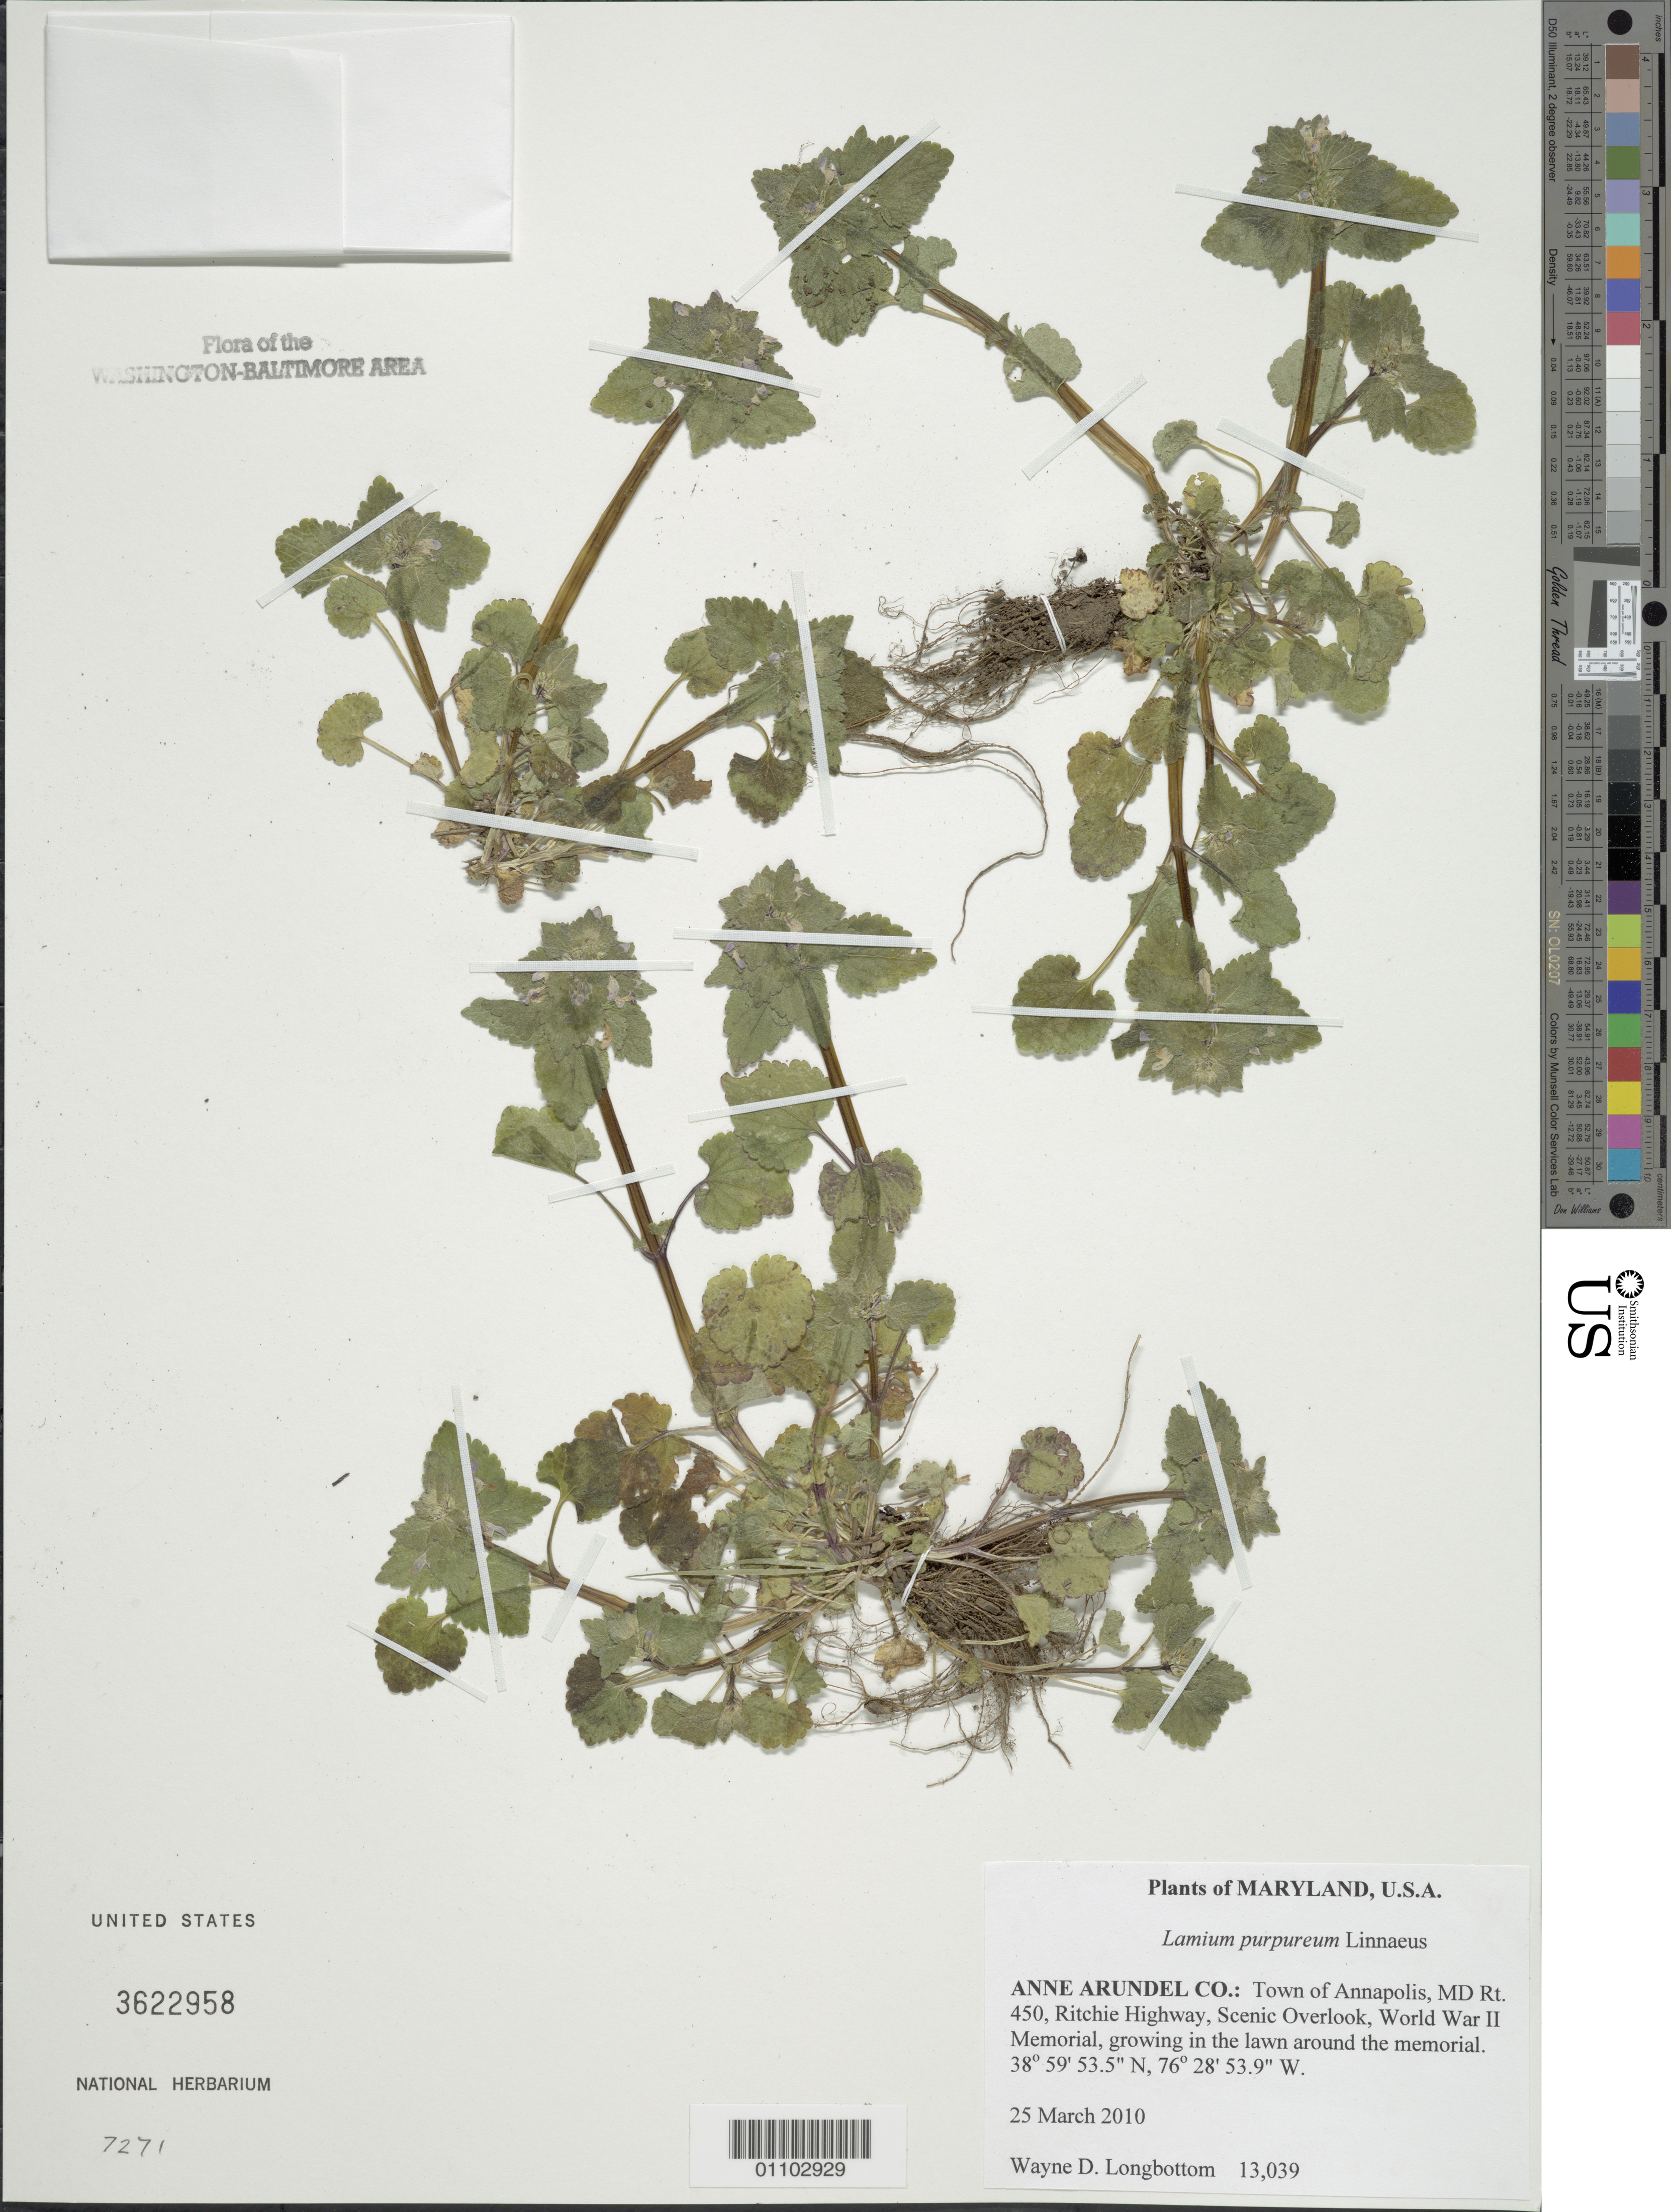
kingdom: Plantae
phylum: Tracheophyta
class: Magnoliopsida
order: Lamiales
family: Lamiaceae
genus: Lamium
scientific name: Lamium purpureum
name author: L.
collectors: W. D. Longbottom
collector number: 13039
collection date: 2010-03-25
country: United States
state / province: Maryland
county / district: Anne Arundel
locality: Town of Annapolis, MD Rt. 450, Ritchie Highway, Scenic Overlook, World War II Memorial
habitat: Growing in the lawn around the memorial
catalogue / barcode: US 3622958